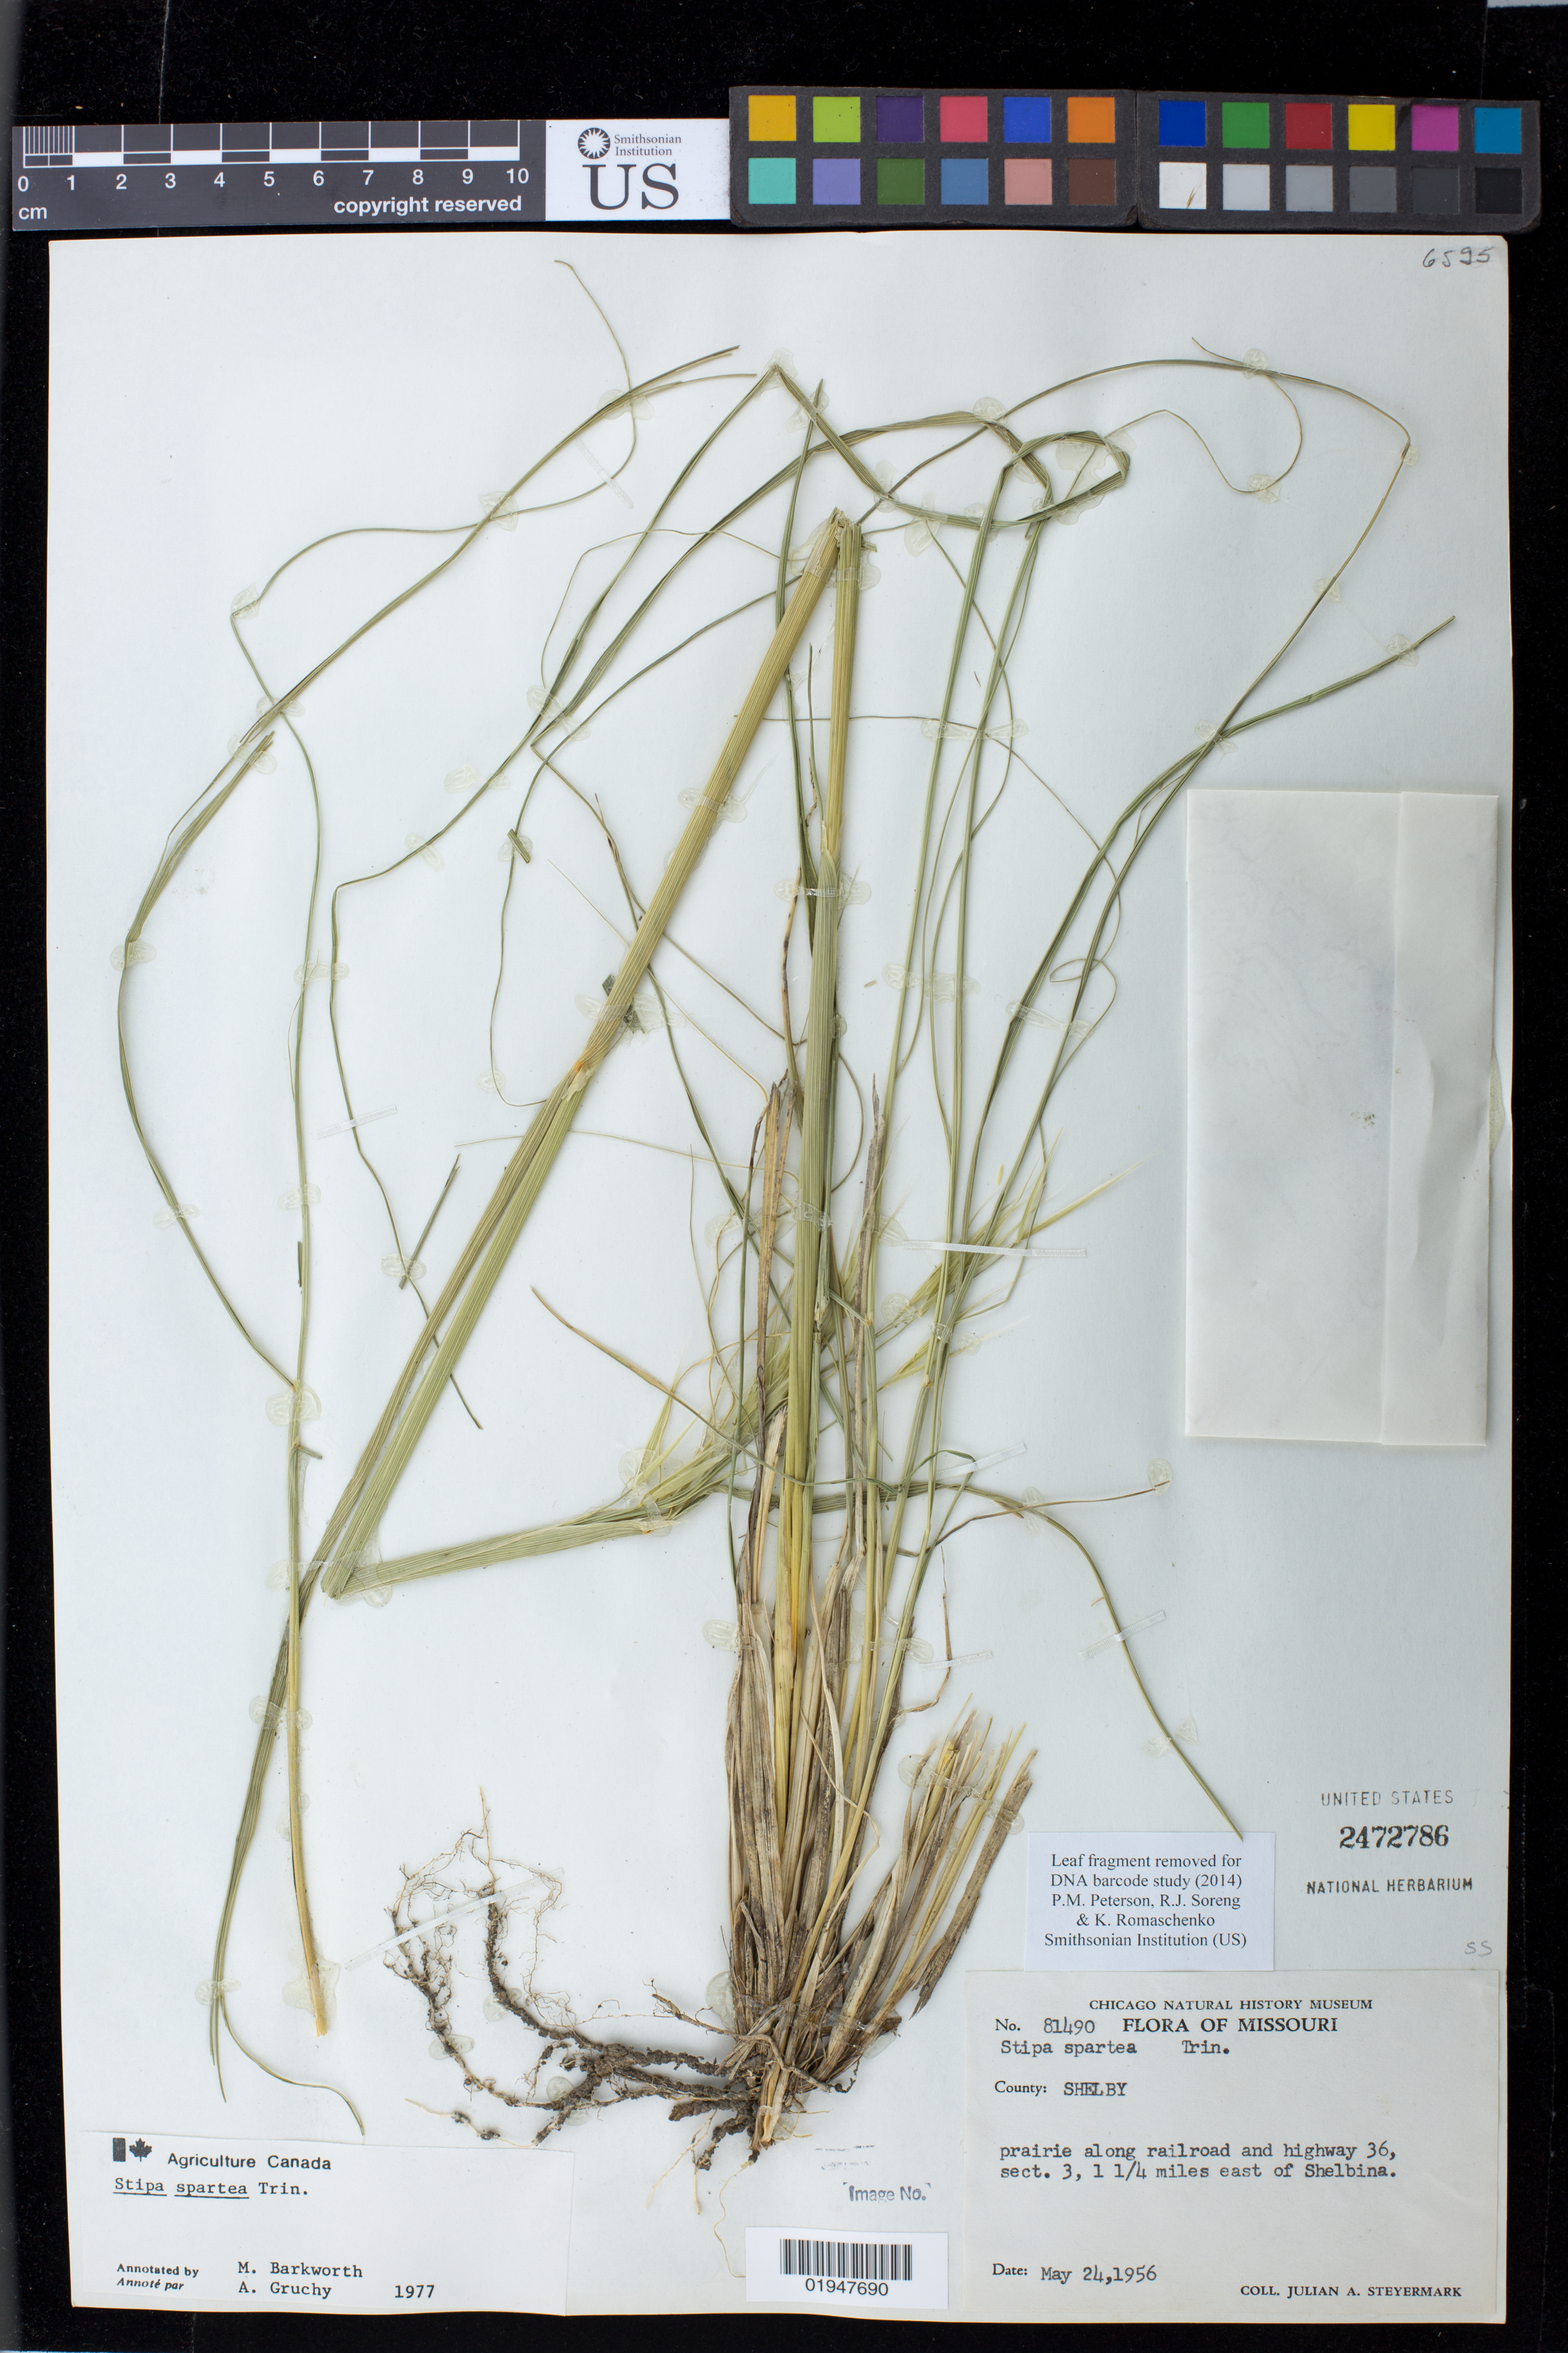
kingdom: Plantae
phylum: Tracheophyta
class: Liliopsida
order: Poales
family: Poaceae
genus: Stipa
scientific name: Stipa spartea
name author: Trin.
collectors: J. Steyermark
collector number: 81490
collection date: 1956-05-24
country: United States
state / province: Missouri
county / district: Shelby County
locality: prairie along railroad and highway 36, sect. 3, 1.25 miles east of Shelbina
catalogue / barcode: US 2472786